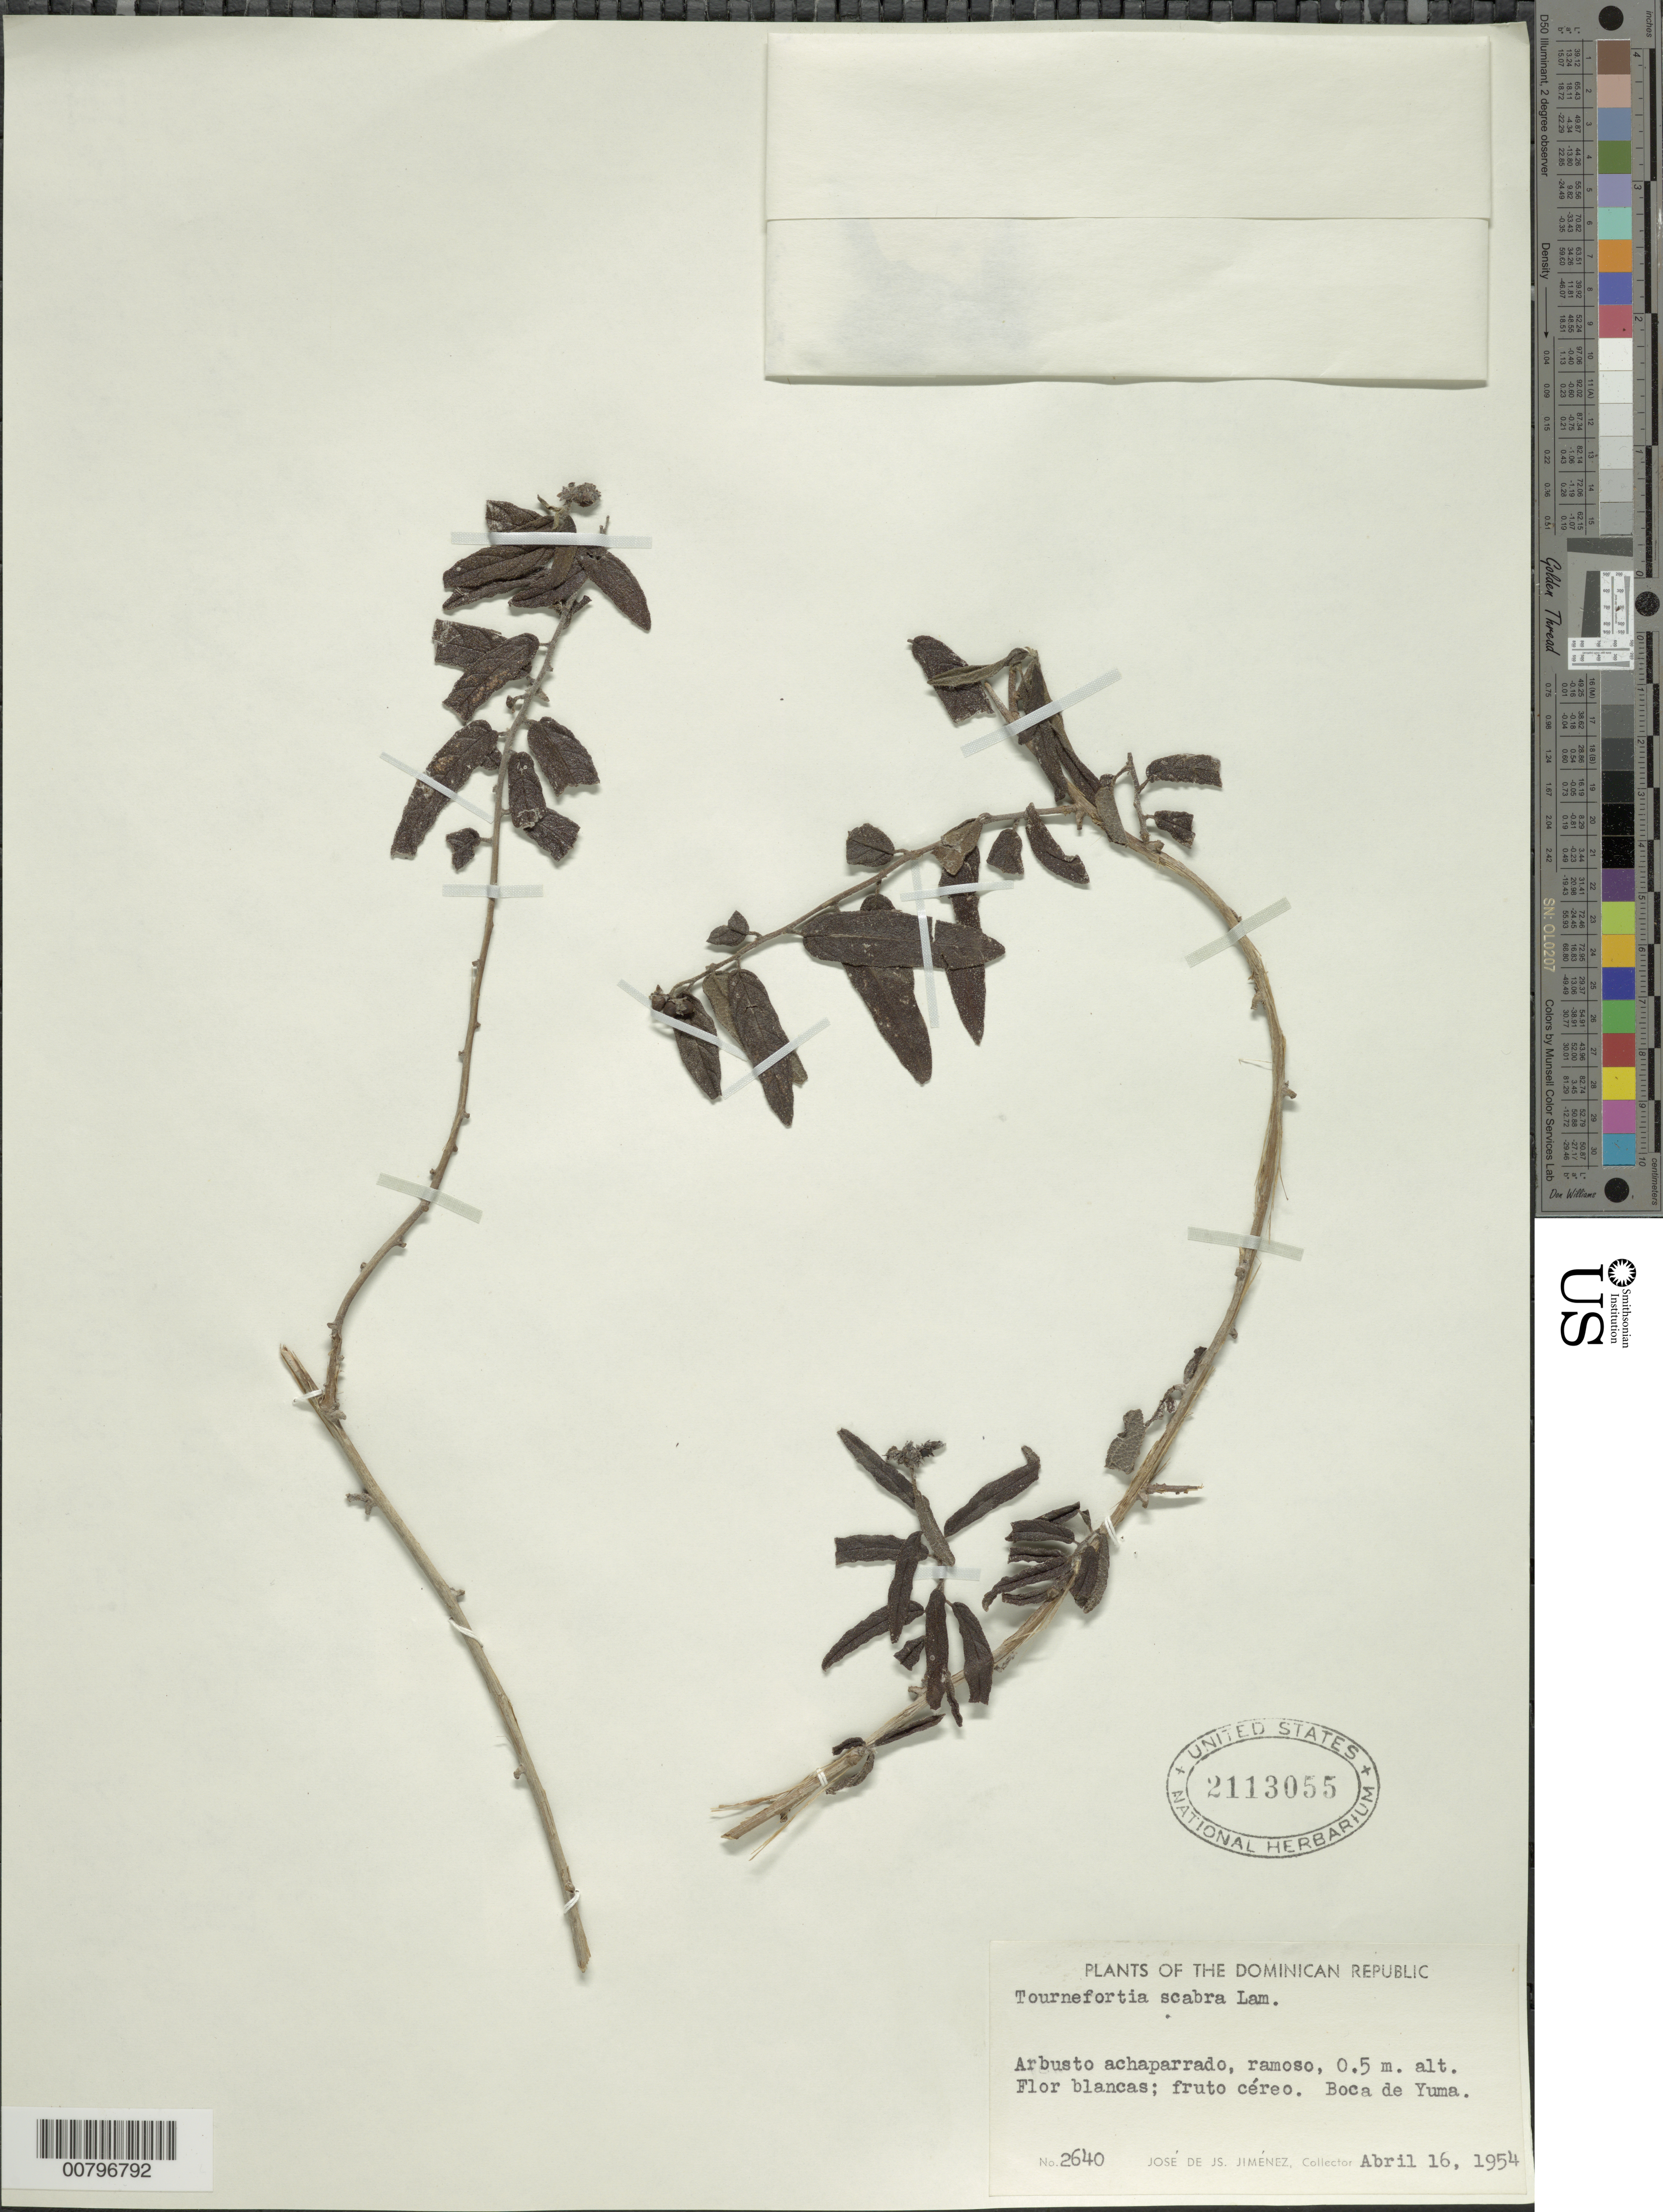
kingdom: Plantae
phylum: Tracheophyta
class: Magnoliopsida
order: Boraginales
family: Heliotropiaceae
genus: Tournefortia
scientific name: Tournefortia scabra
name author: Lam.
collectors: J. J. Jiménez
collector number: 2640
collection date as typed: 16 Apr 1954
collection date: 1954-04-16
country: Dominican Republic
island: Hispaniola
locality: Boca de Yuma.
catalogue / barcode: US 2113055